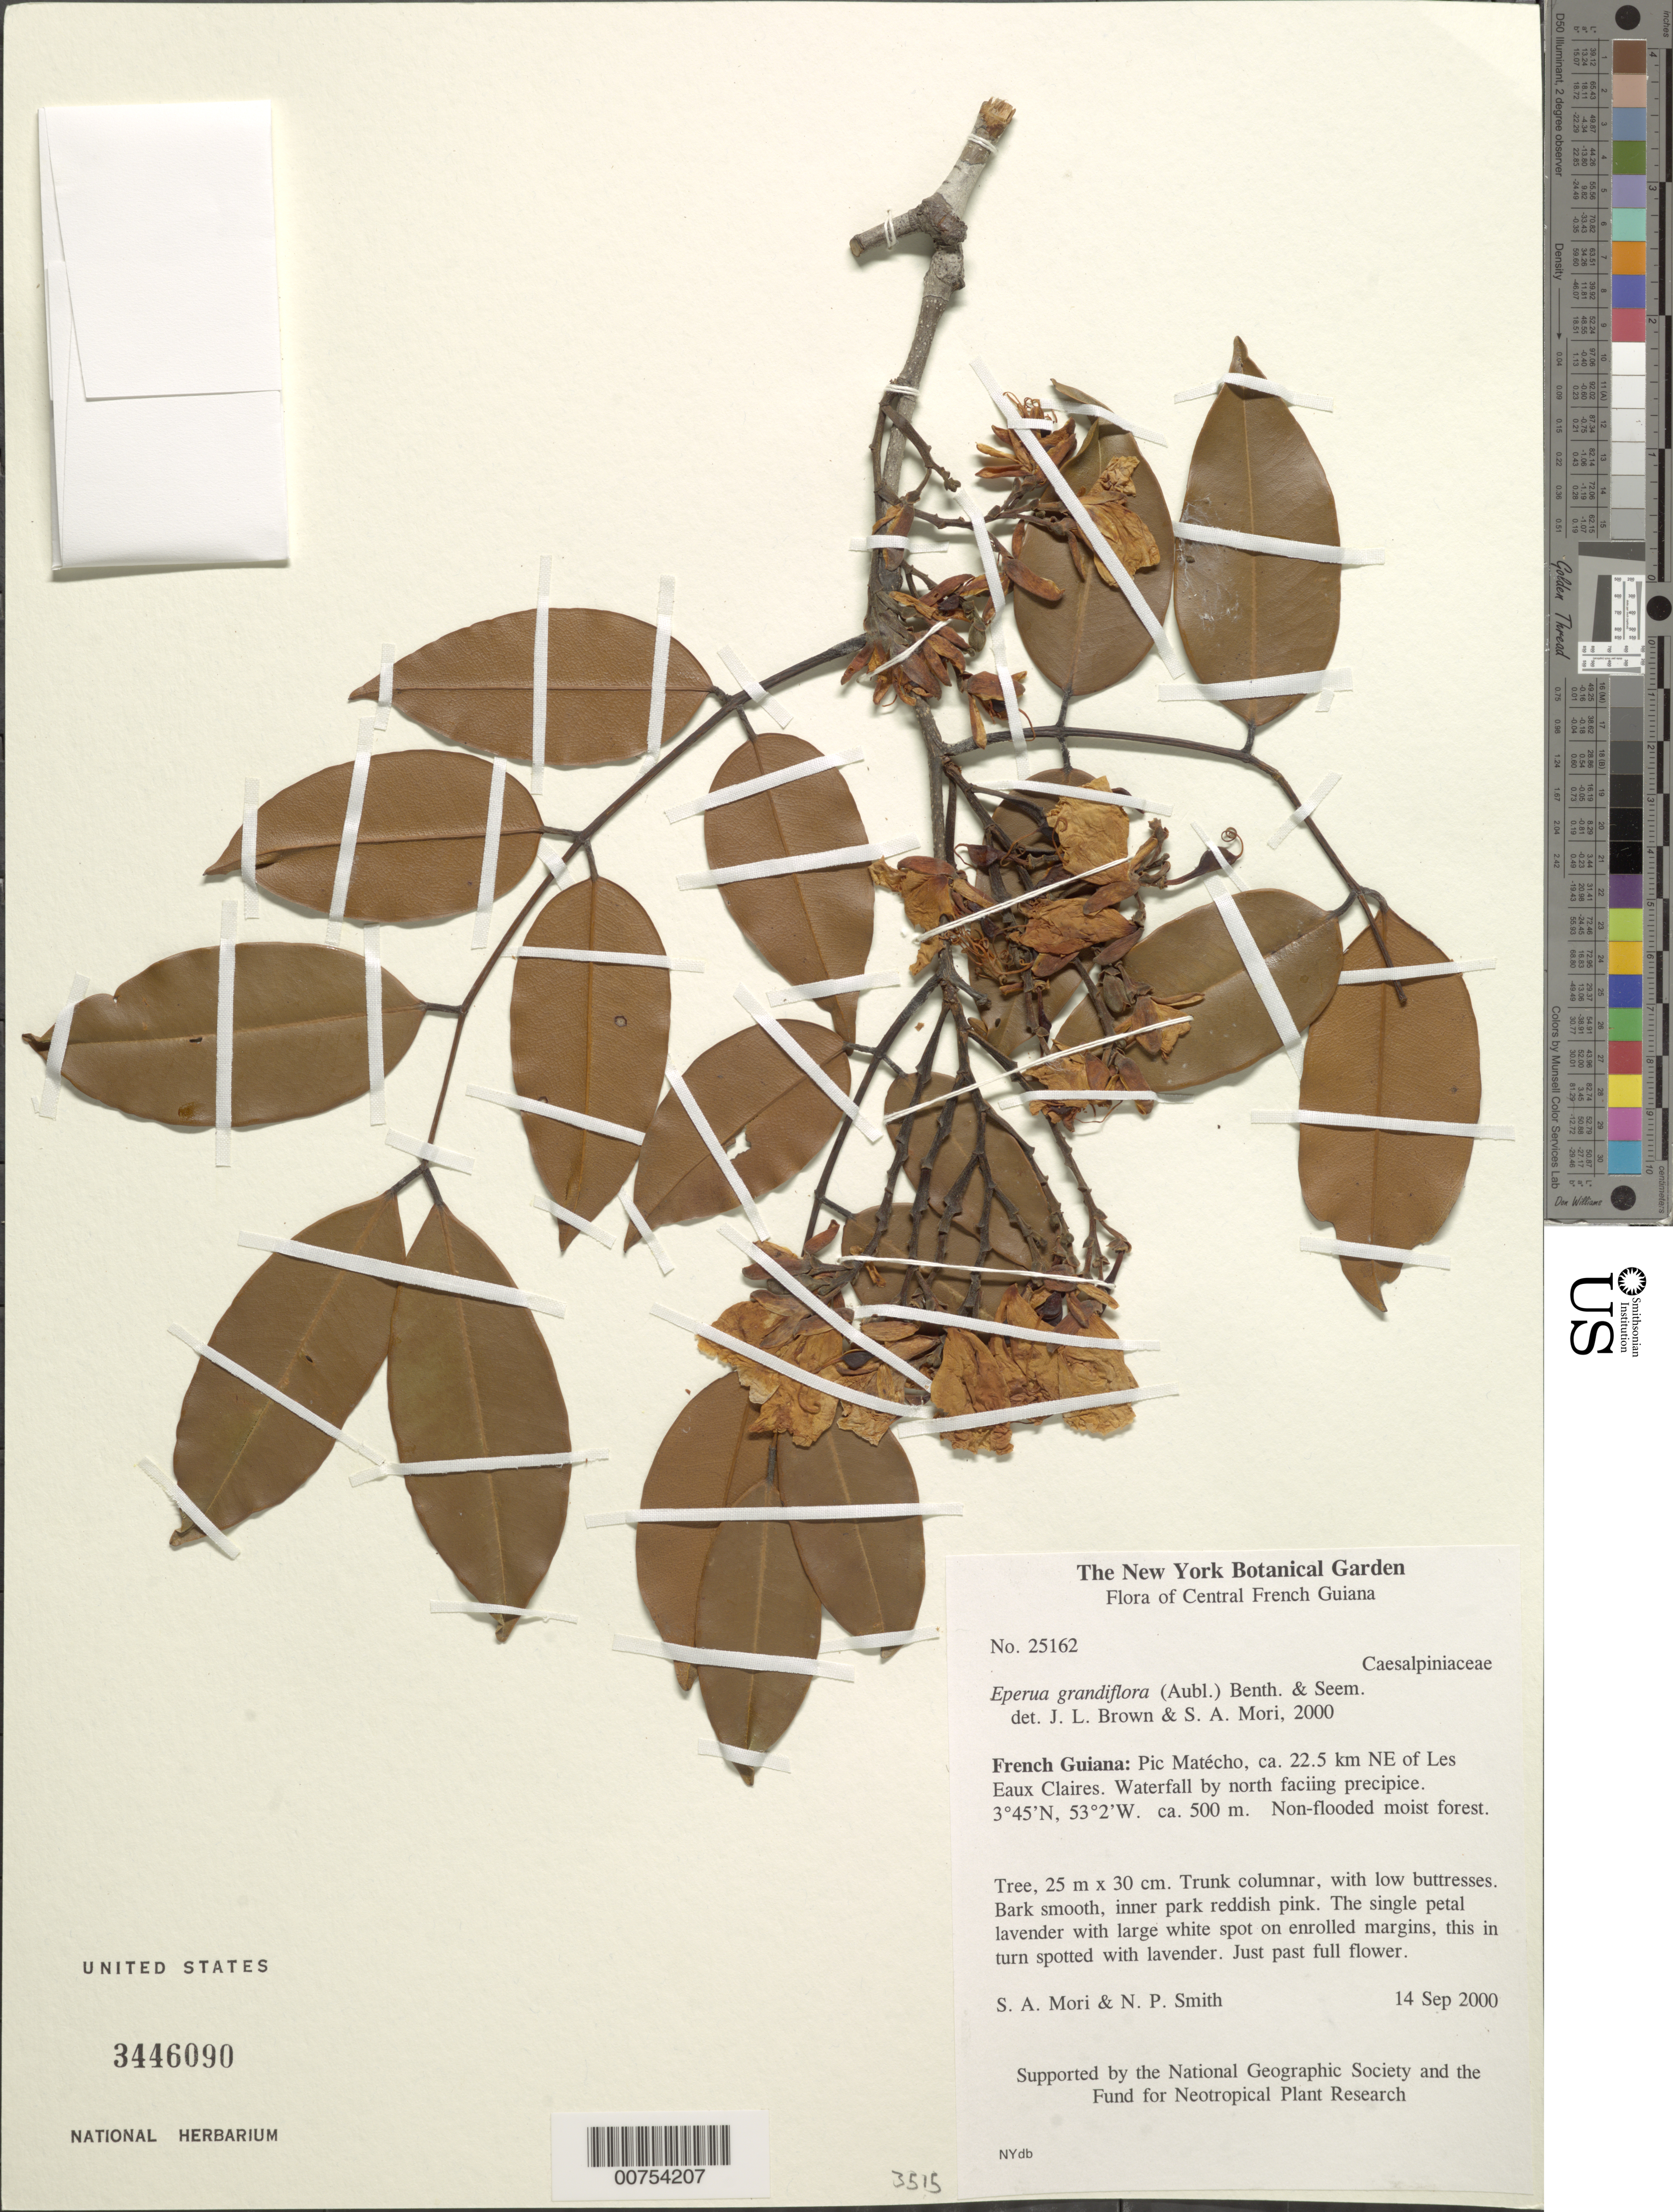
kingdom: Plantae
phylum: Tracheophyta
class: Magnoliopsida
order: Fabales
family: Fabaceae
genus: Eperua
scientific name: Eperua grandiflora subsp. guyanensis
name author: R.S. Cowan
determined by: Fortes, E. A.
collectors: S. Mori & N. Smith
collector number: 25162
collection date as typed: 14-Sep-00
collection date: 2000-09-14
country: French Guiana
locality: Pic Matécho, ca 22.5 km NE of Les Eaux Claires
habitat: Non-flooded moist forest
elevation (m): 500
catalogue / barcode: US 3446090